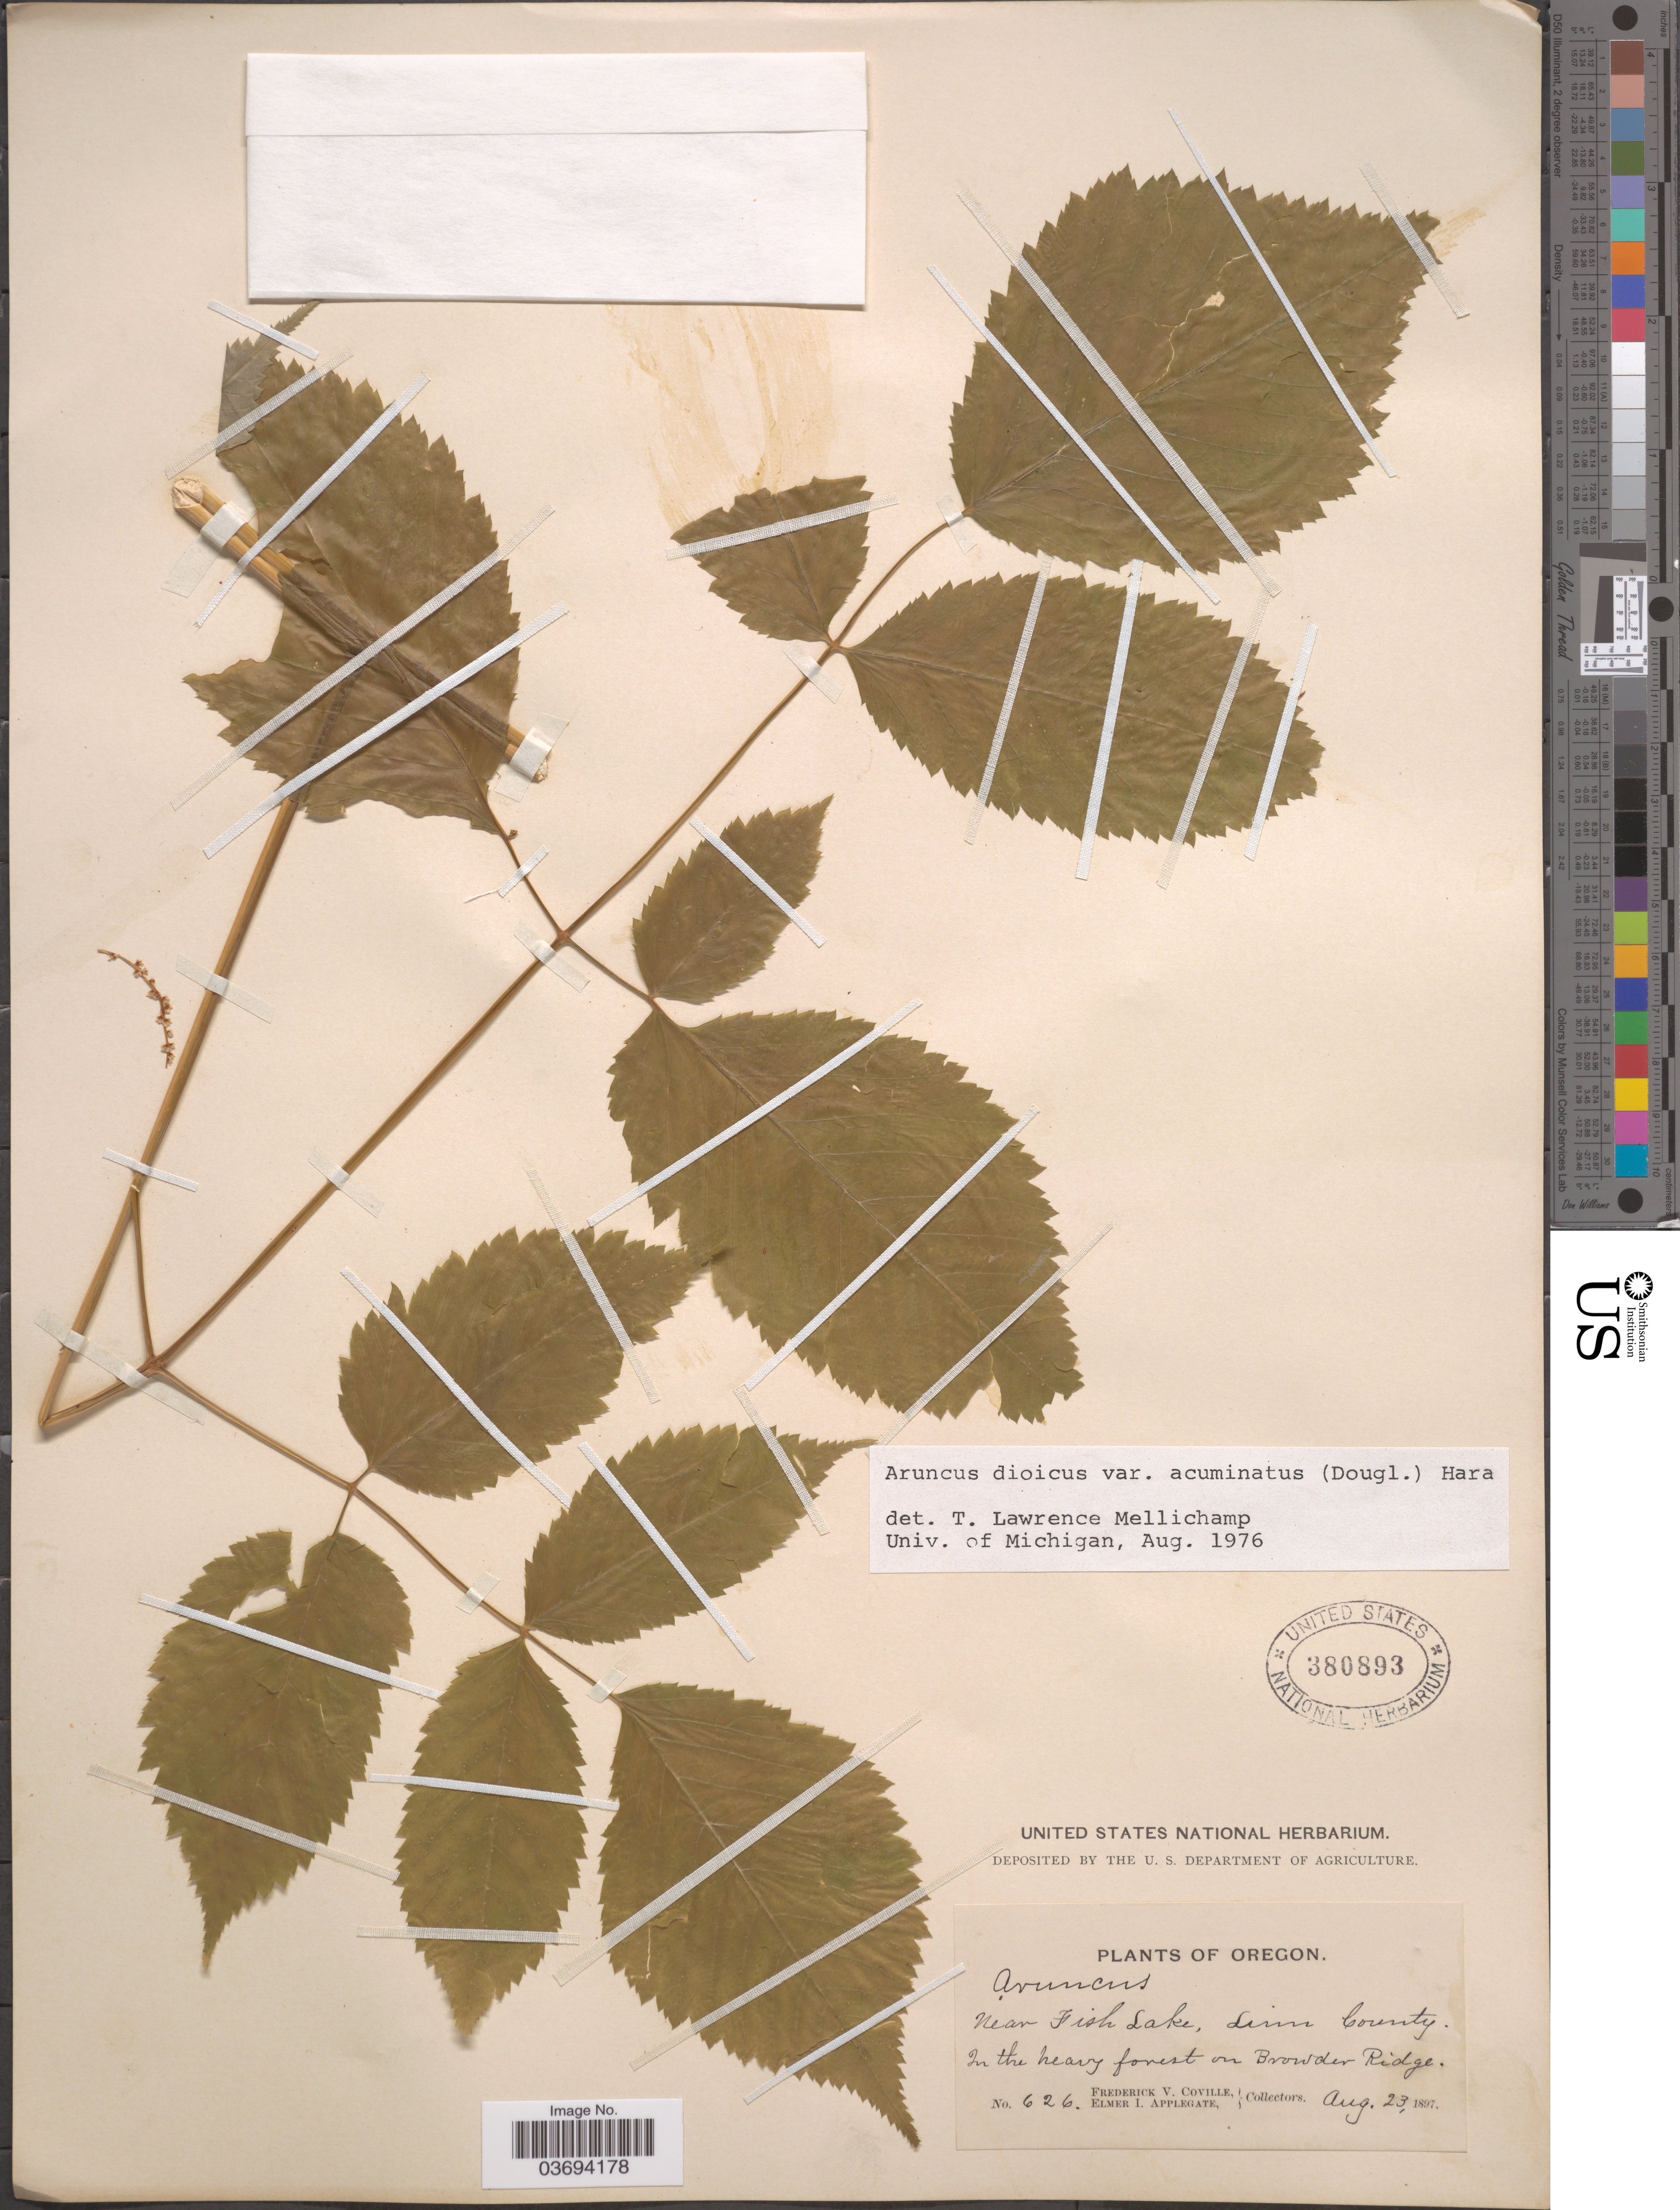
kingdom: Plantae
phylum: Tracheophyta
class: Magnoliopsida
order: Rosales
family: Rosaceae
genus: Aruncus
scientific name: Aruncus dioicus var. acuminatus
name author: (Rydb.) H. Hara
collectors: F. V. Coville & E. I. Applegate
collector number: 626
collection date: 1897-08-23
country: United States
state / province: Oregon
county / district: Linn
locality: Near Fish Lake, Linn County. In the heavy forest on Browder Ridge.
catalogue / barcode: US 380893